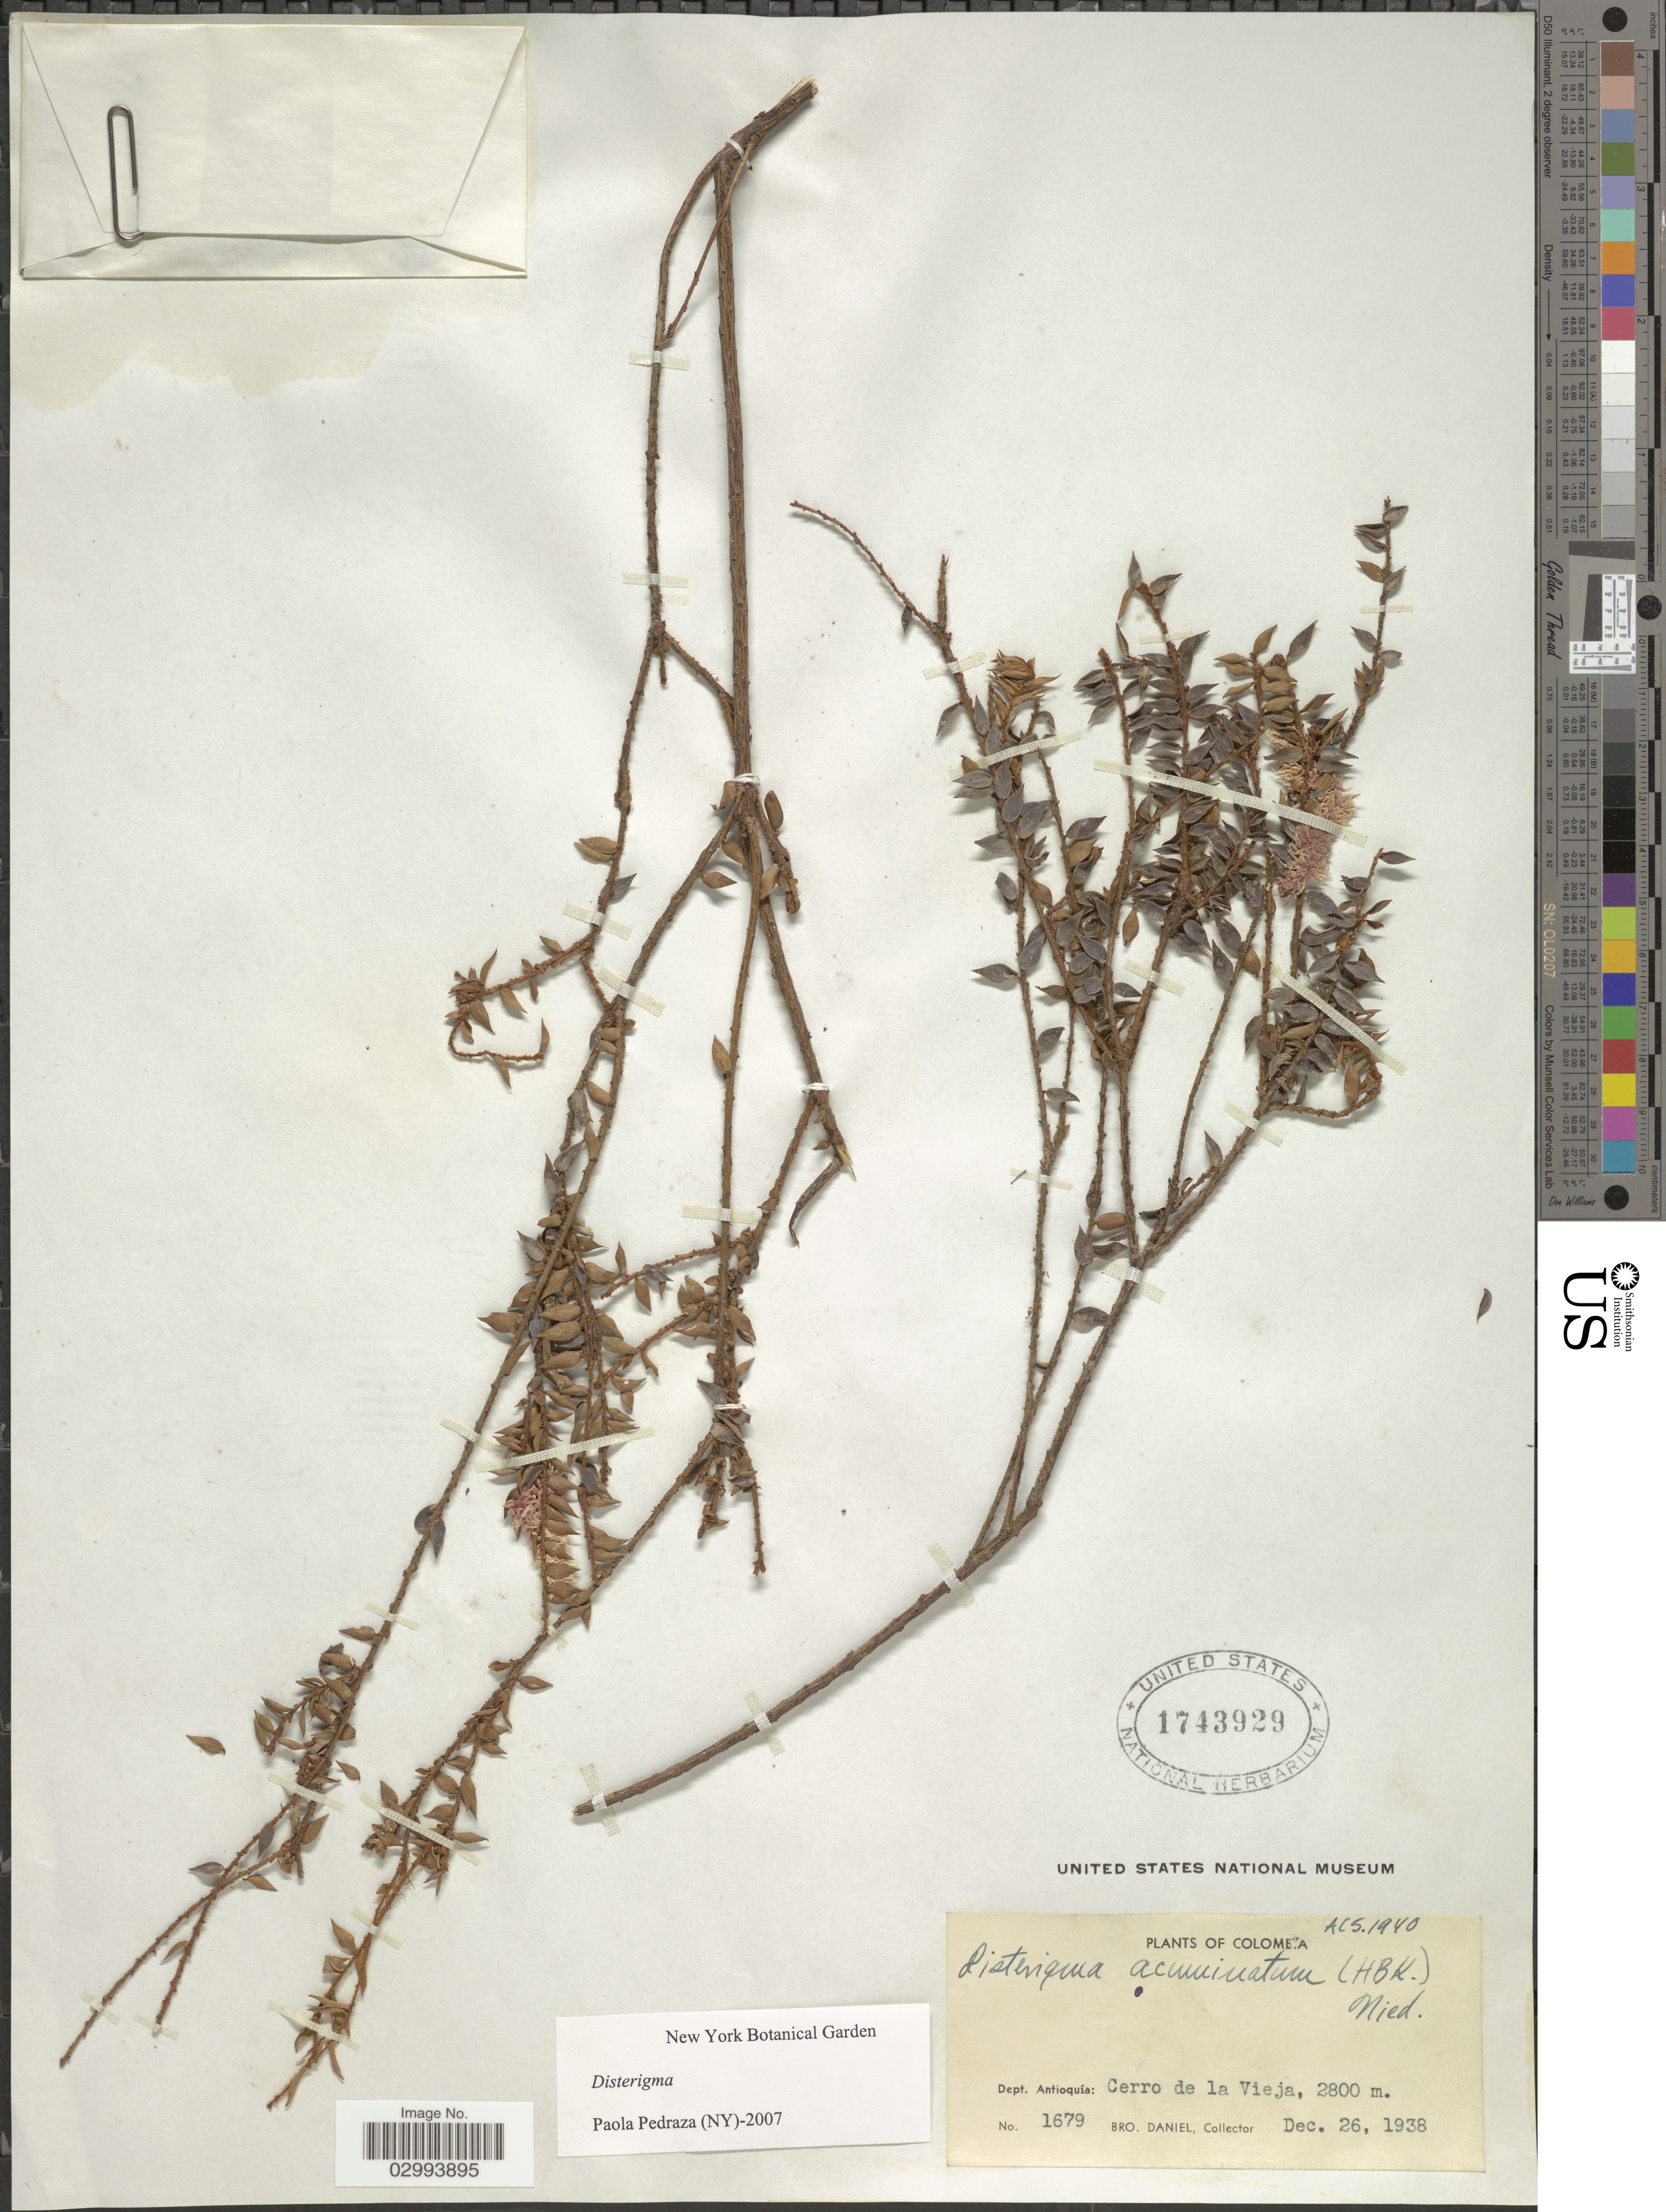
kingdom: Plantae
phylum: Tracheophyta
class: Magnoliopsida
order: Ericales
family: Ericaceae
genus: Disterigma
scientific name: Disterigma sp.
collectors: Bro. Daniel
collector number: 1679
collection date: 1938-12-26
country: Colombia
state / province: Antioquia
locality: Dept. Antioquía: Cerro de la Vieja.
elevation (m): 2800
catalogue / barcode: US 1743929